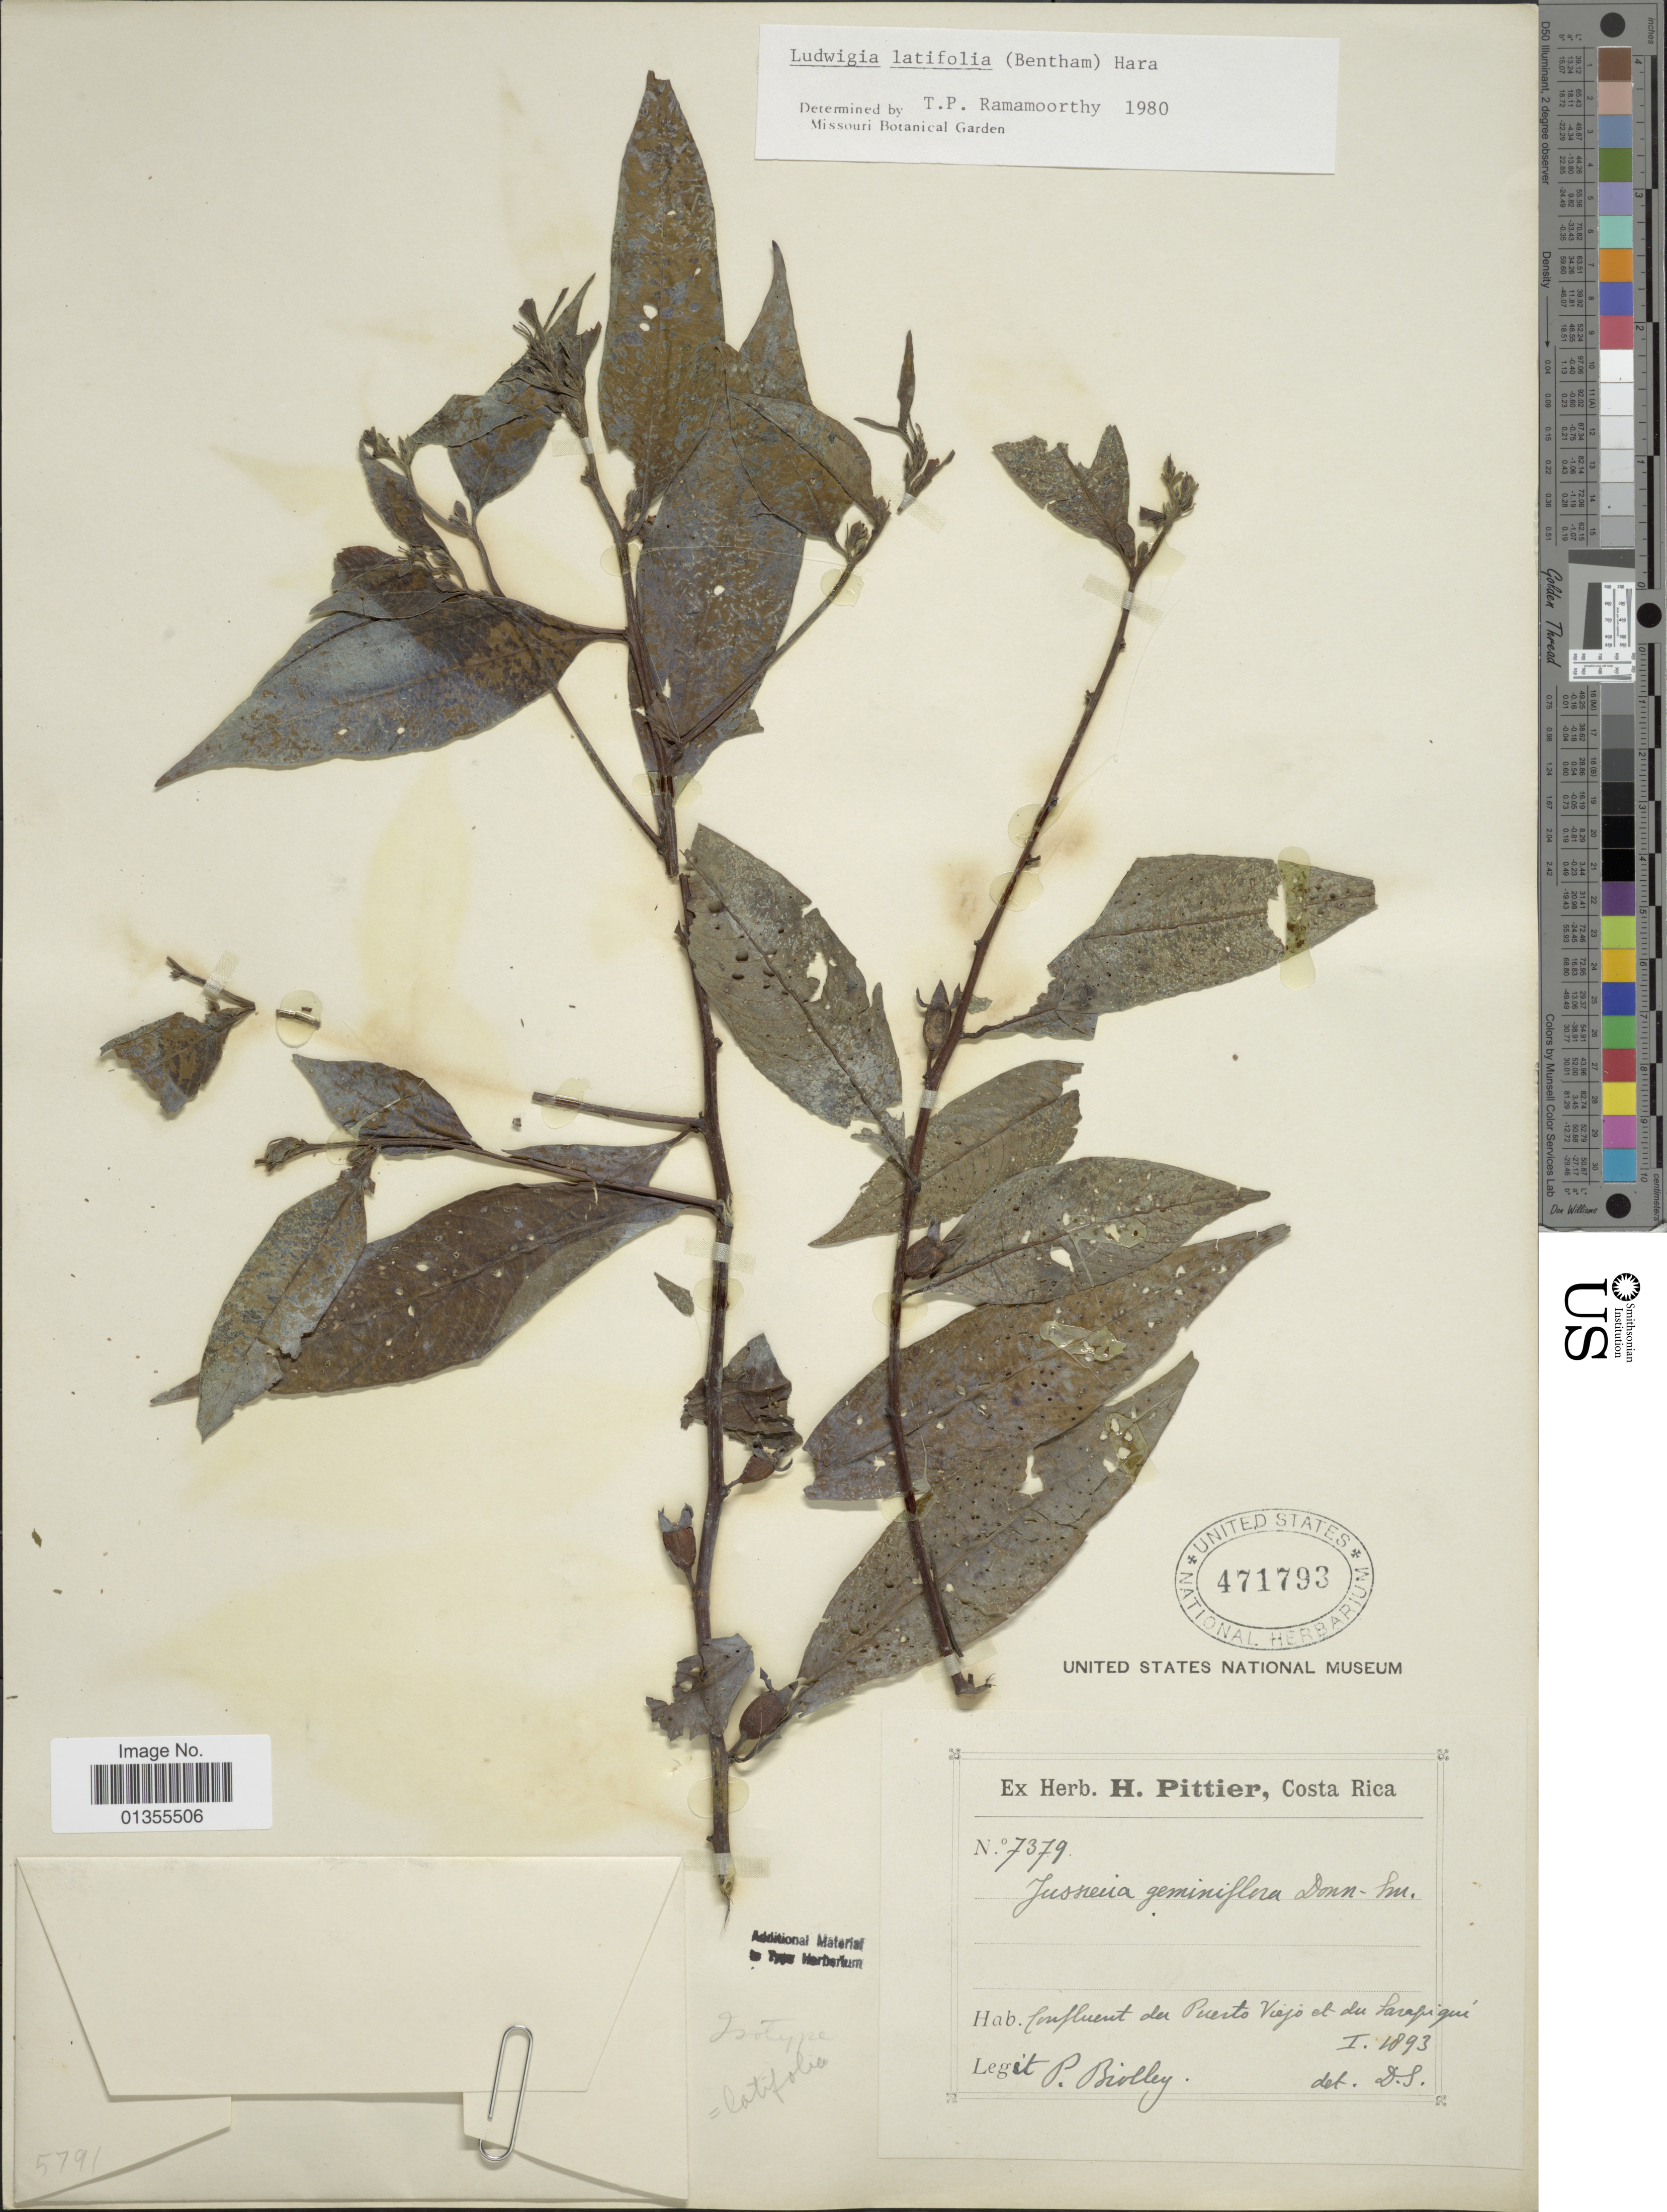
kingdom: Plantae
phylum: Tracheophyta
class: Magnoliopsida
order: Myrtales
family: Onagraceae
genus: Ludwigia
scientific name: Ludwigia latifolia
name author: (Benth.) H. Hara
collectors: P. Biolley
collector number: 7379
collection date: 1893-01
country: Costa Rica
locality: Confluent du Puerto Viejo et du Sarapiquí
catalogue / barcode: US 471793